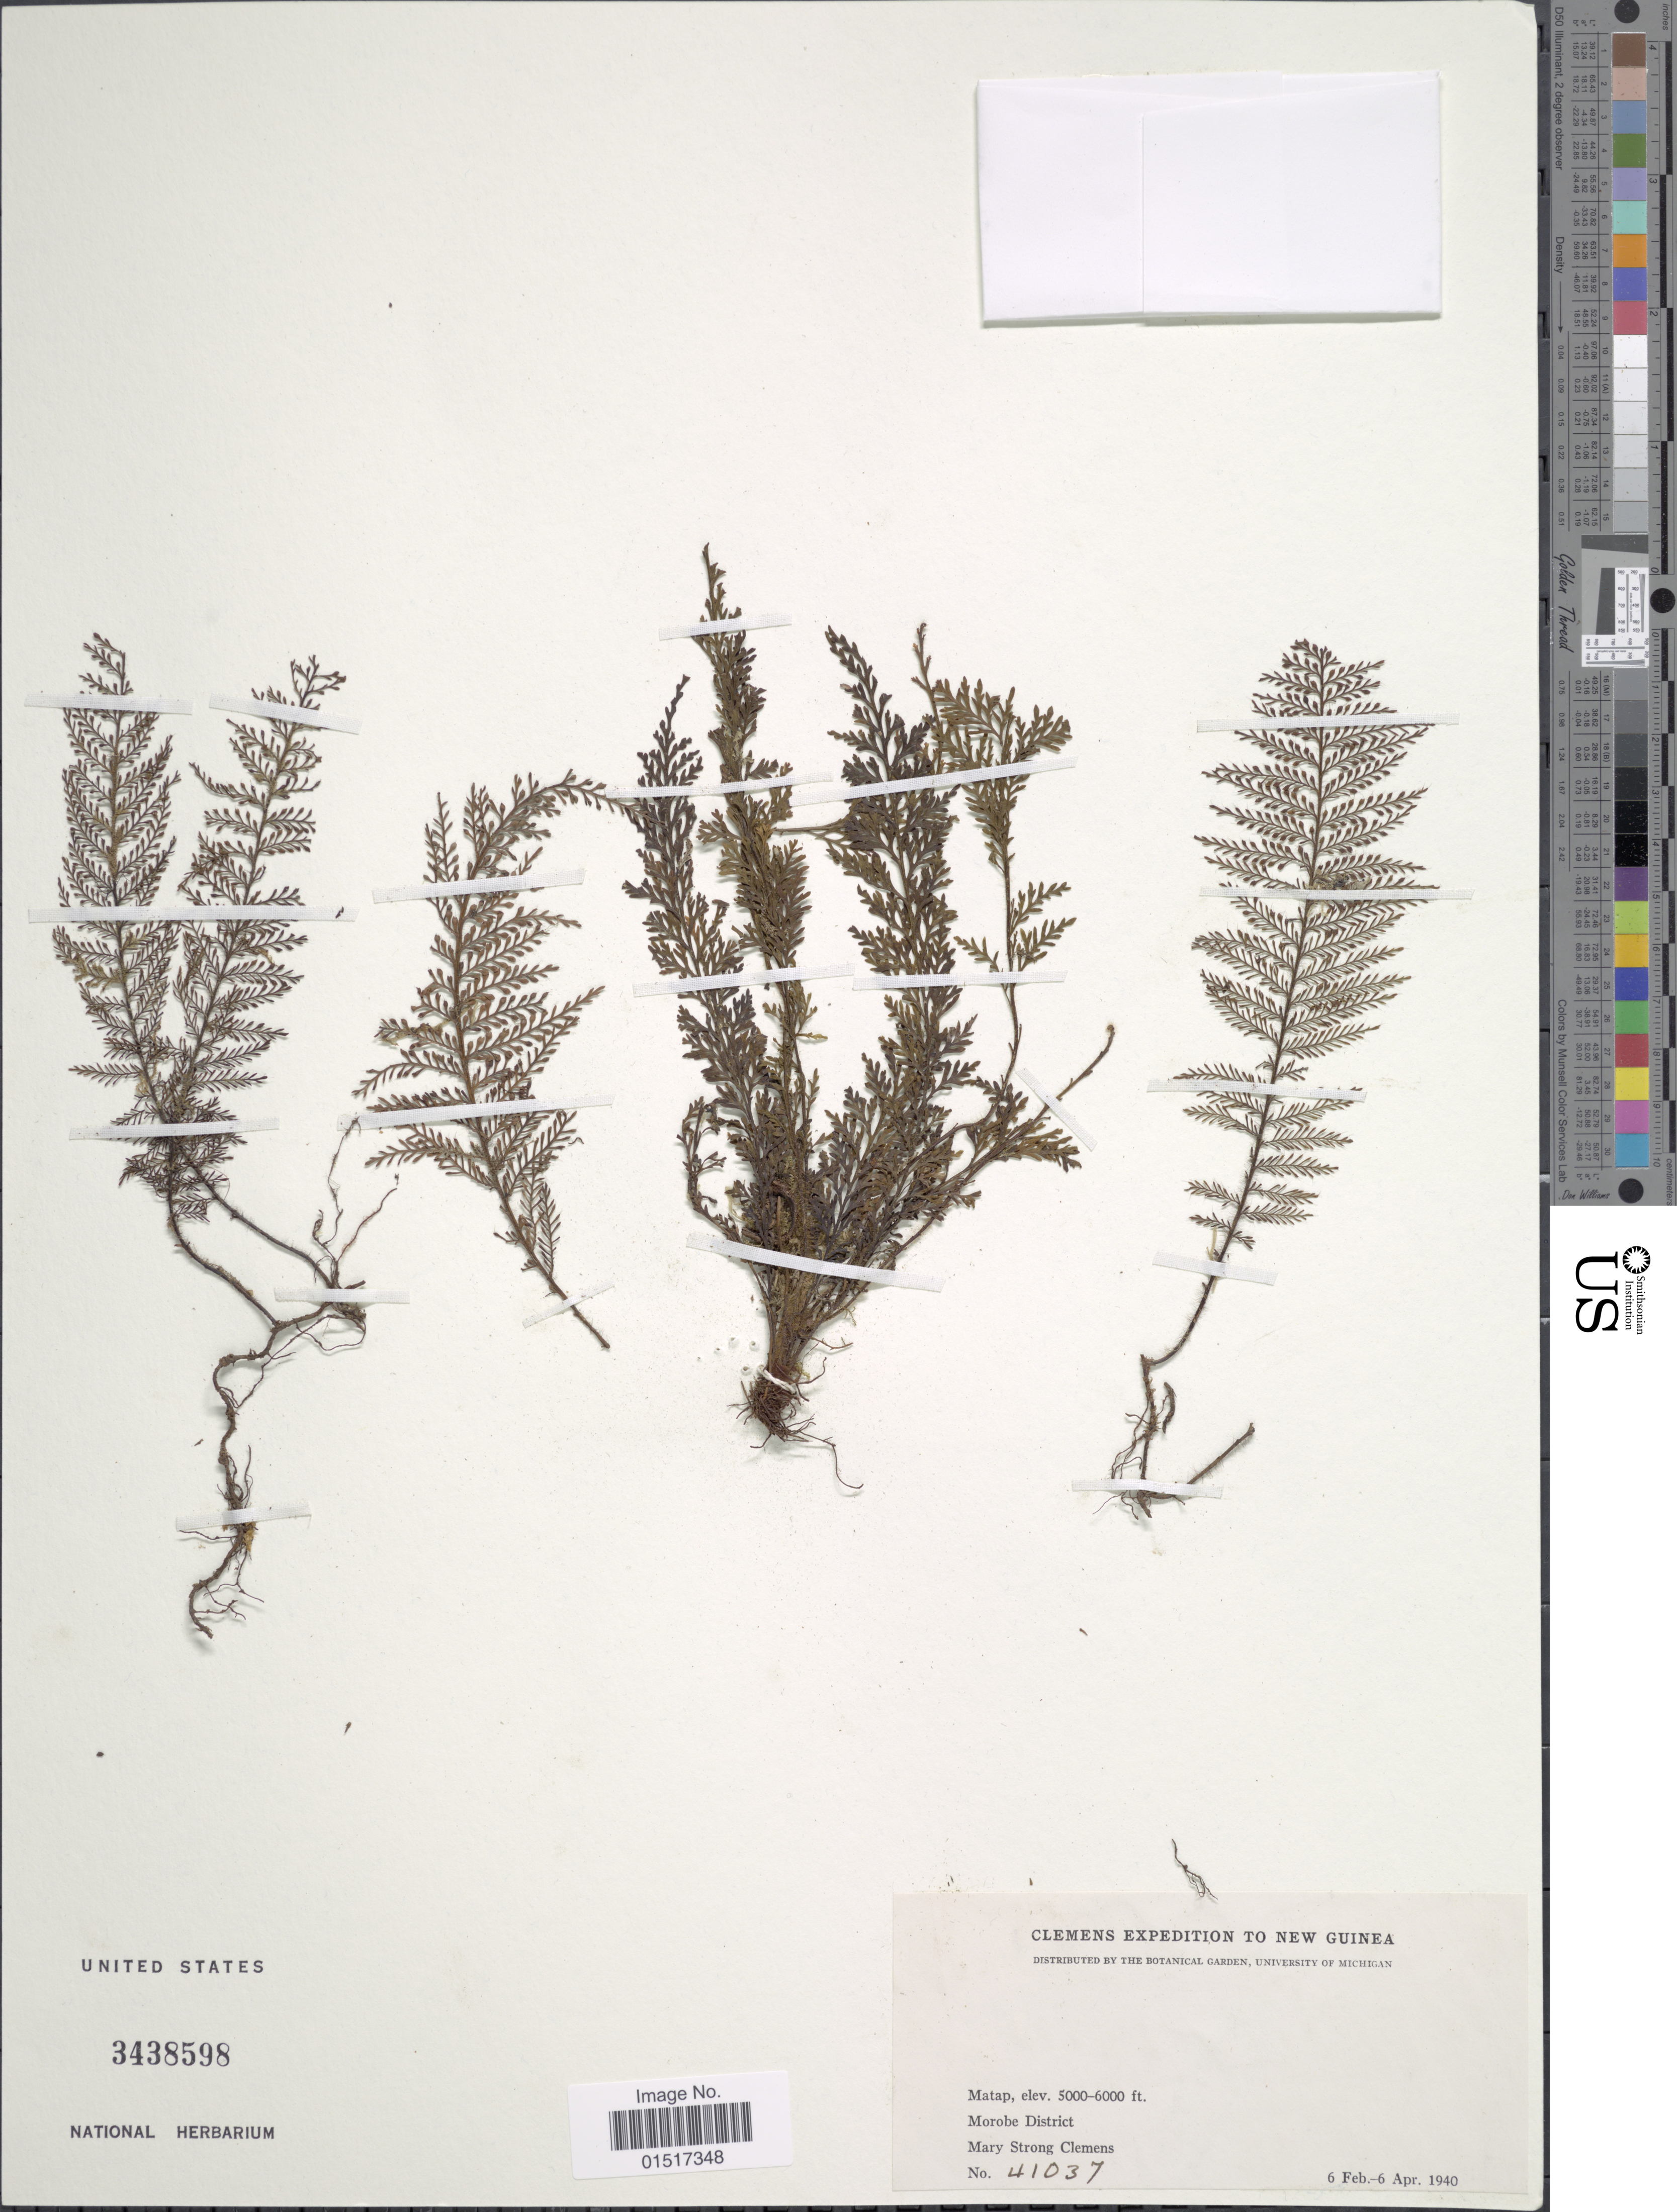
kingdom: Plantae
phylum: Tracheophyta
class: Polypodiopsida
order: Polypodiales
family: Aspleniaceae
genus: Asplenium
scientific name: Asplenium sp.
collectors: M. S. Clemens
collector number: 41037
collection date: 1940-02-06/1940-04-06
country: Papua New Guinea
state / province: Morobe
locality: New Guinea. Matap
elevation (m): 1524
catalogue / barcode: US 3438598